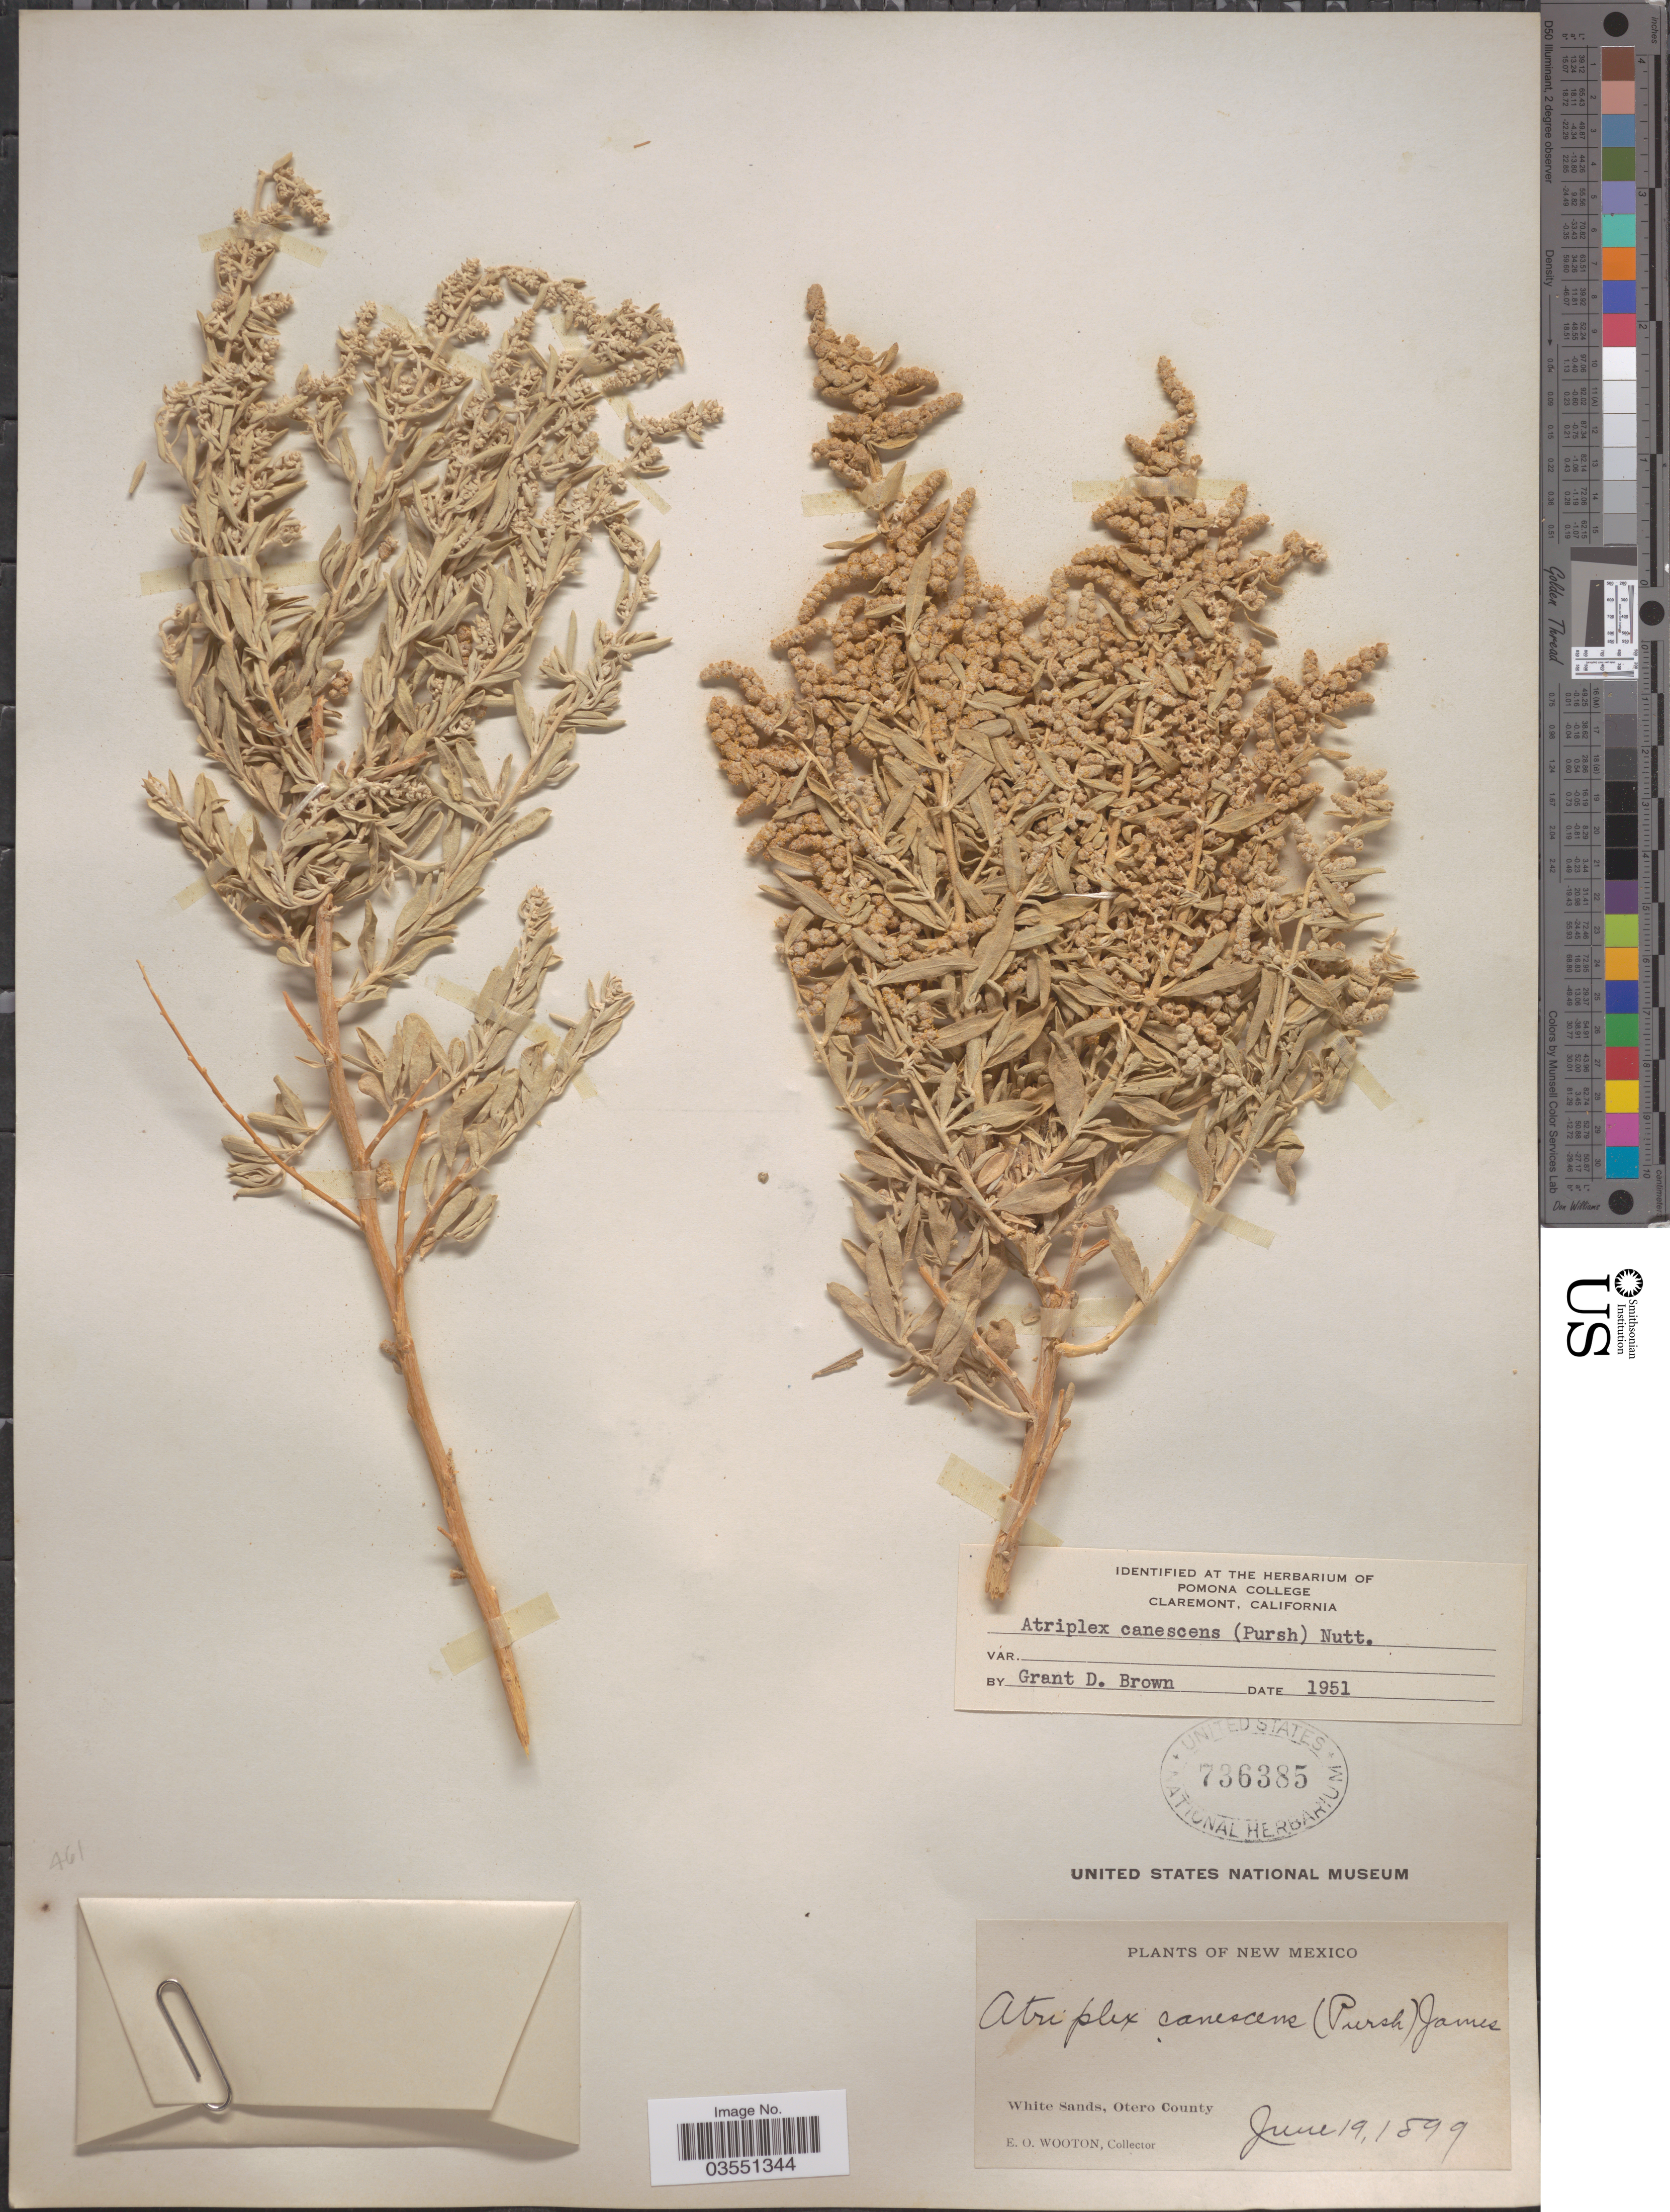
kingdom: Plantae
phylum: Tracheophyta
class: Magnoliopsida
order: Caryophyllales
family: Amaranthaceae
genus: Atriplex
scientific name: Atriplex canescens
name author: (Pursh) Nutt.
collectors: E. O. Wooton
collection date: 1899-06-19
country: United States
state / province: New Mexico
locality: White Sands, Otero County.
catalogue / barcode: US 736385